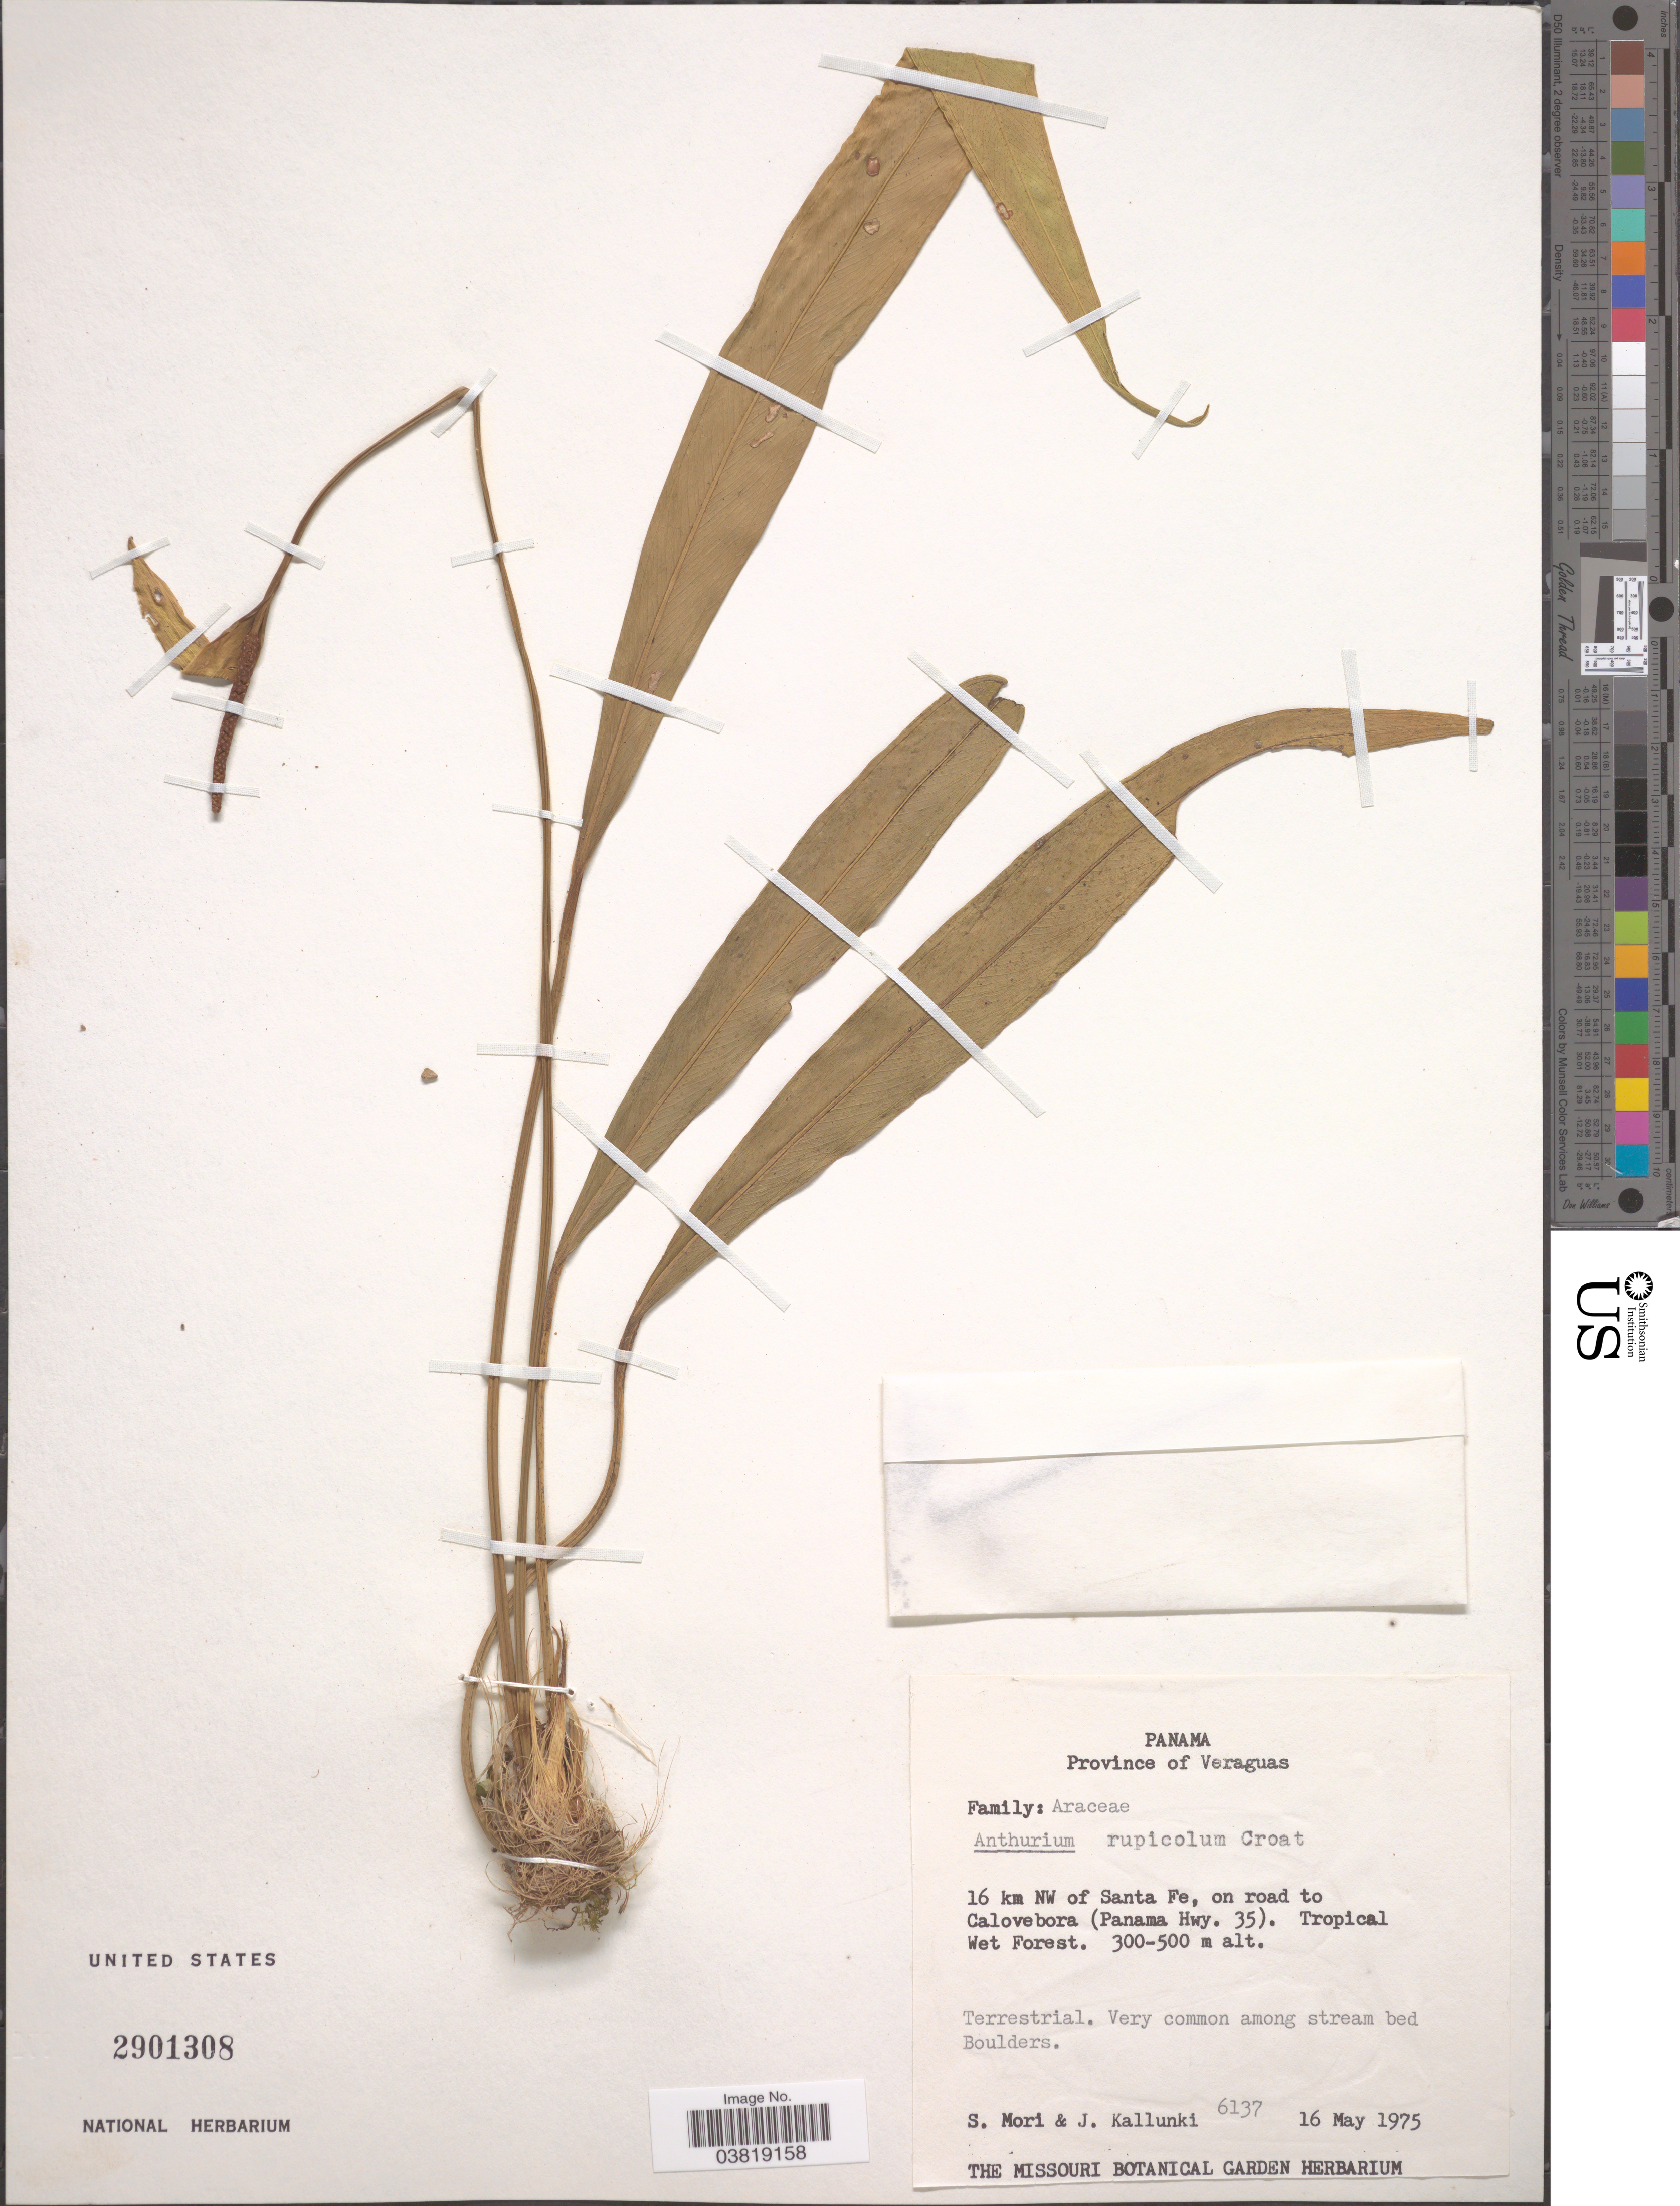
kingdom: Plantae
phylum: Tracheophyta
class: Liliopsida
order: Alismatales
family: Araceae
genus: Anthurium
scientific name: Anthurium rupicola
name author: Croat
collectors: S. Mori & J. Kallunki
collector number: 6137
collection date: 1975-05-16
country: Panama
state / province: Veraguas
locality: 16 km NW of Santa Fe, on road to Calovebora (Panama Hwy. 35).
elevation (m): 300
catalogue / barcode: US 2901308